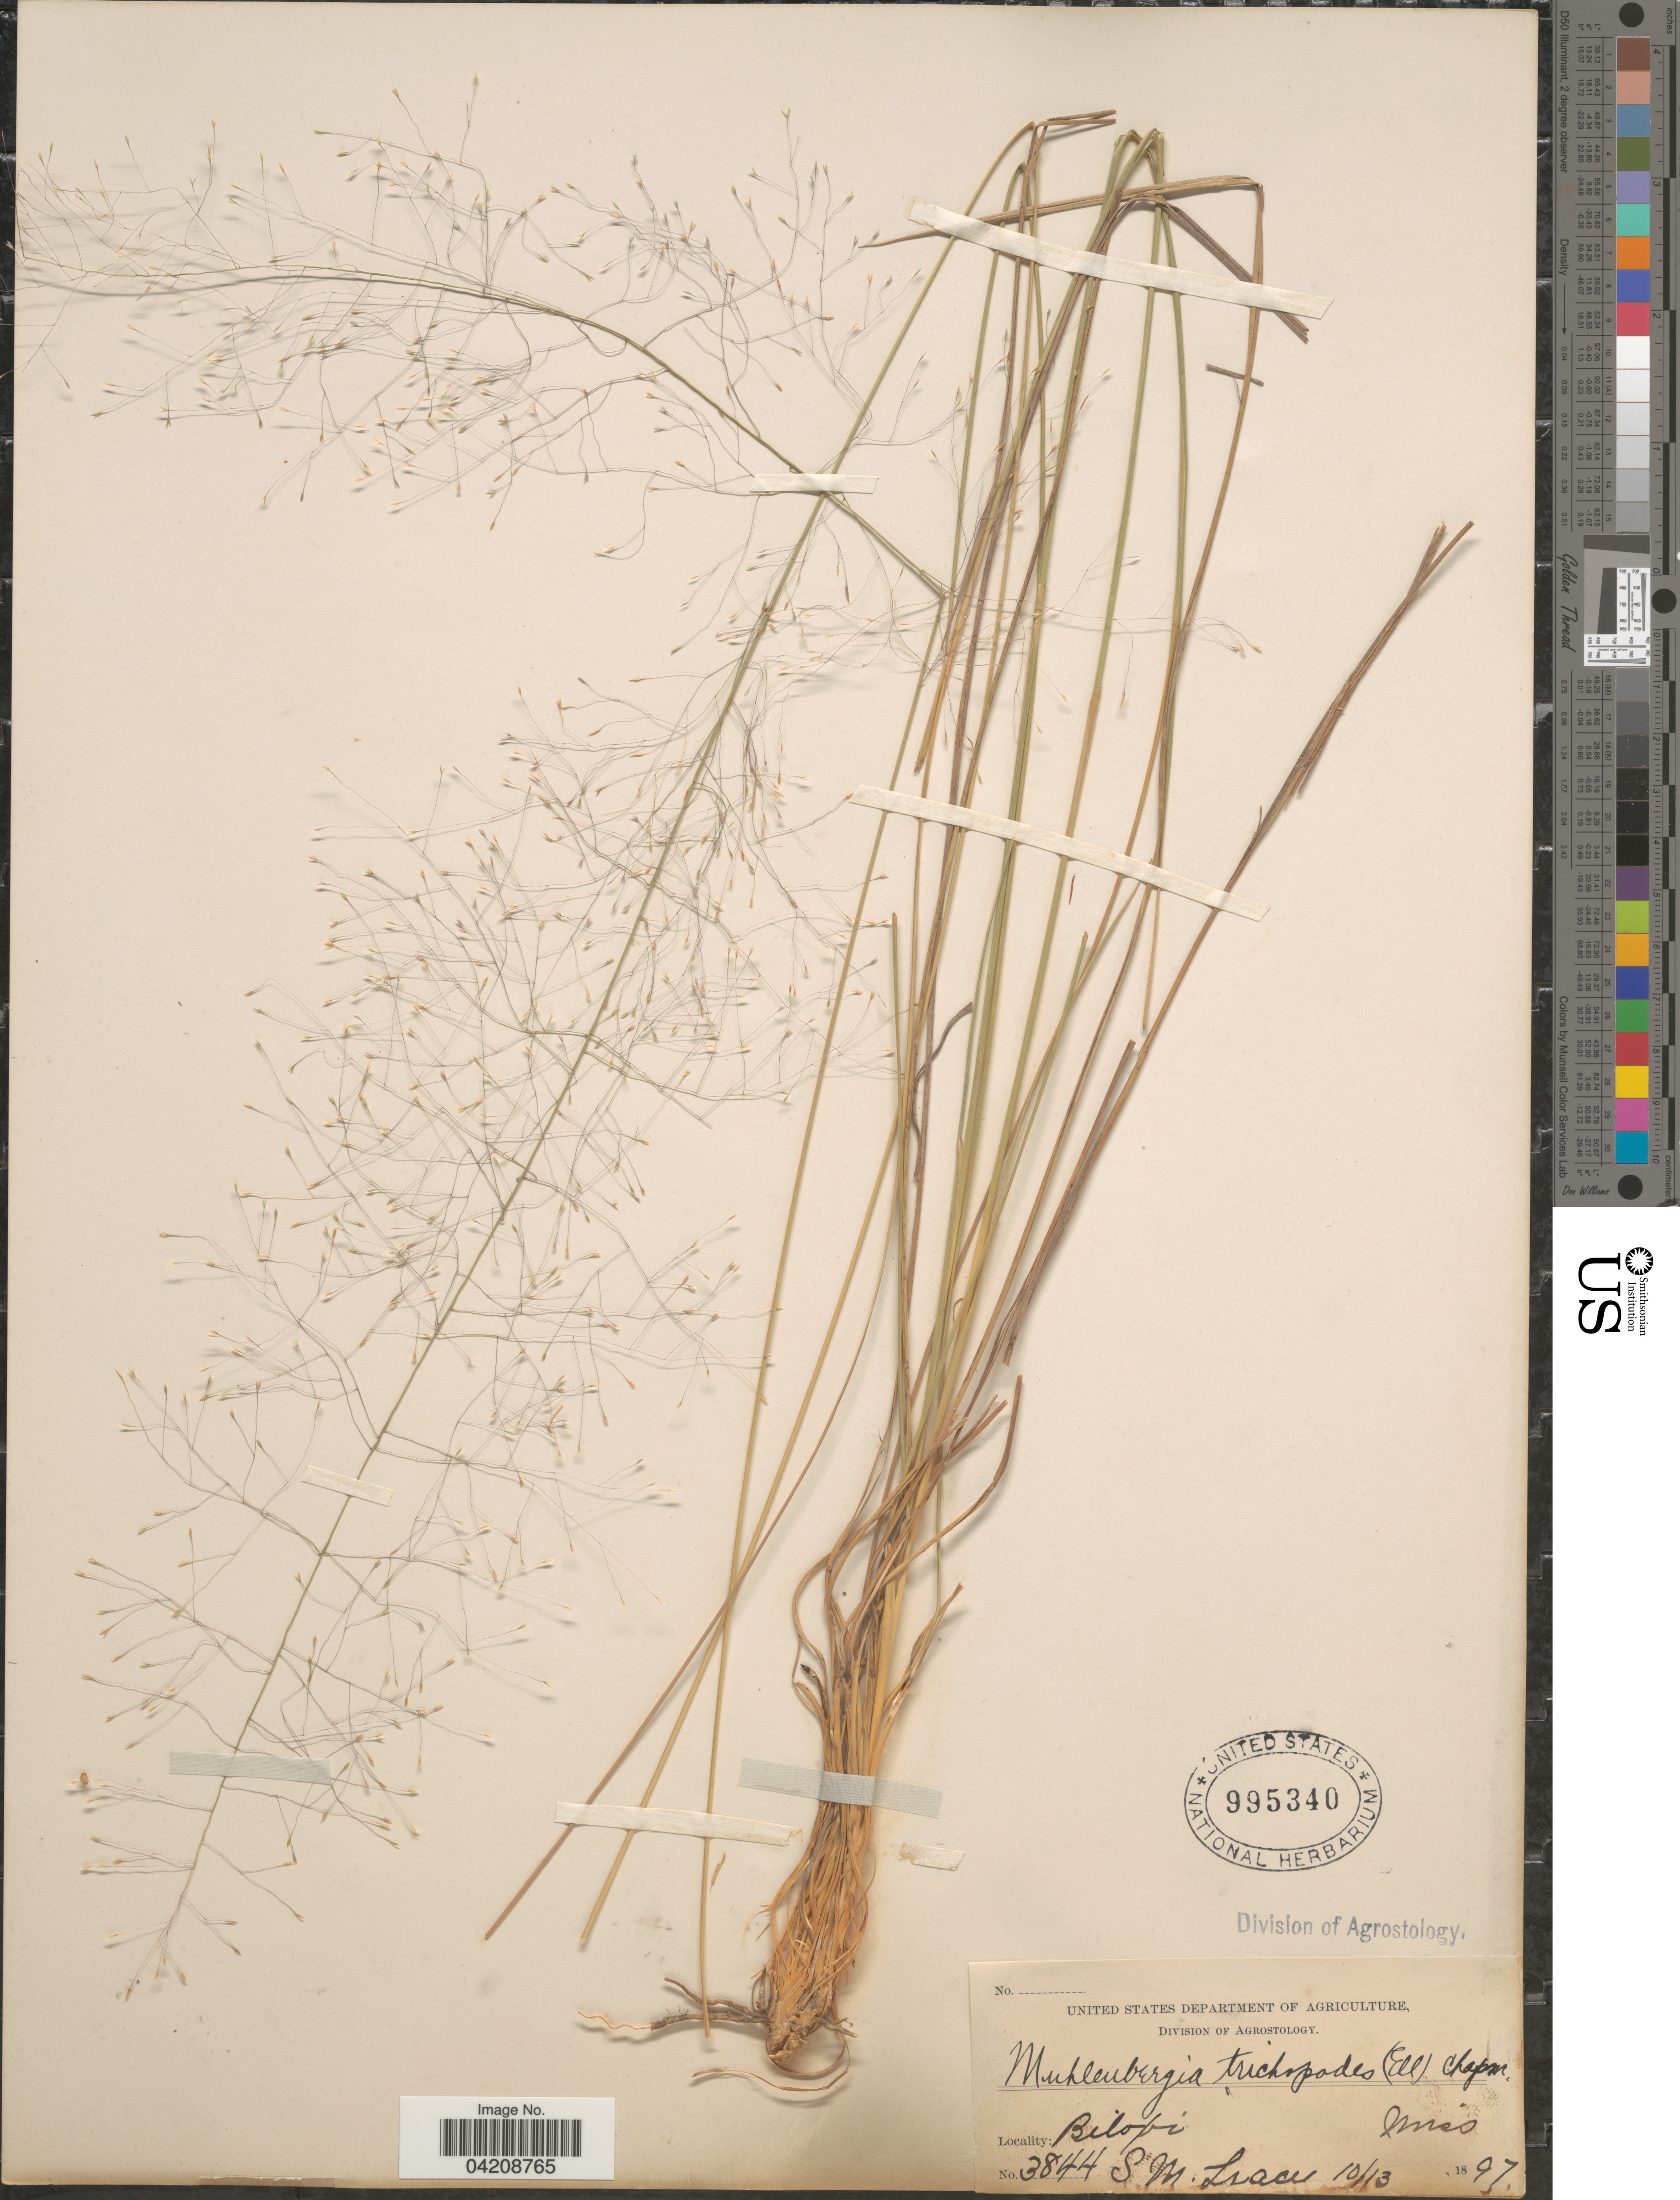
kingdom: Plantae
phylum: Tracheophyta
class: Liliopsida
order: Poales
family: Poaceae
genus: Muhlenbergia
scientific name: Muhlenbergia expansa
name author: Trin.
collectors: S. M. Tracy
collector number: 3844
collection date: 1897-10-13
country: United States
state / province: Mississippi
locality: Biloxi.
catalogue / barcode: US 995340